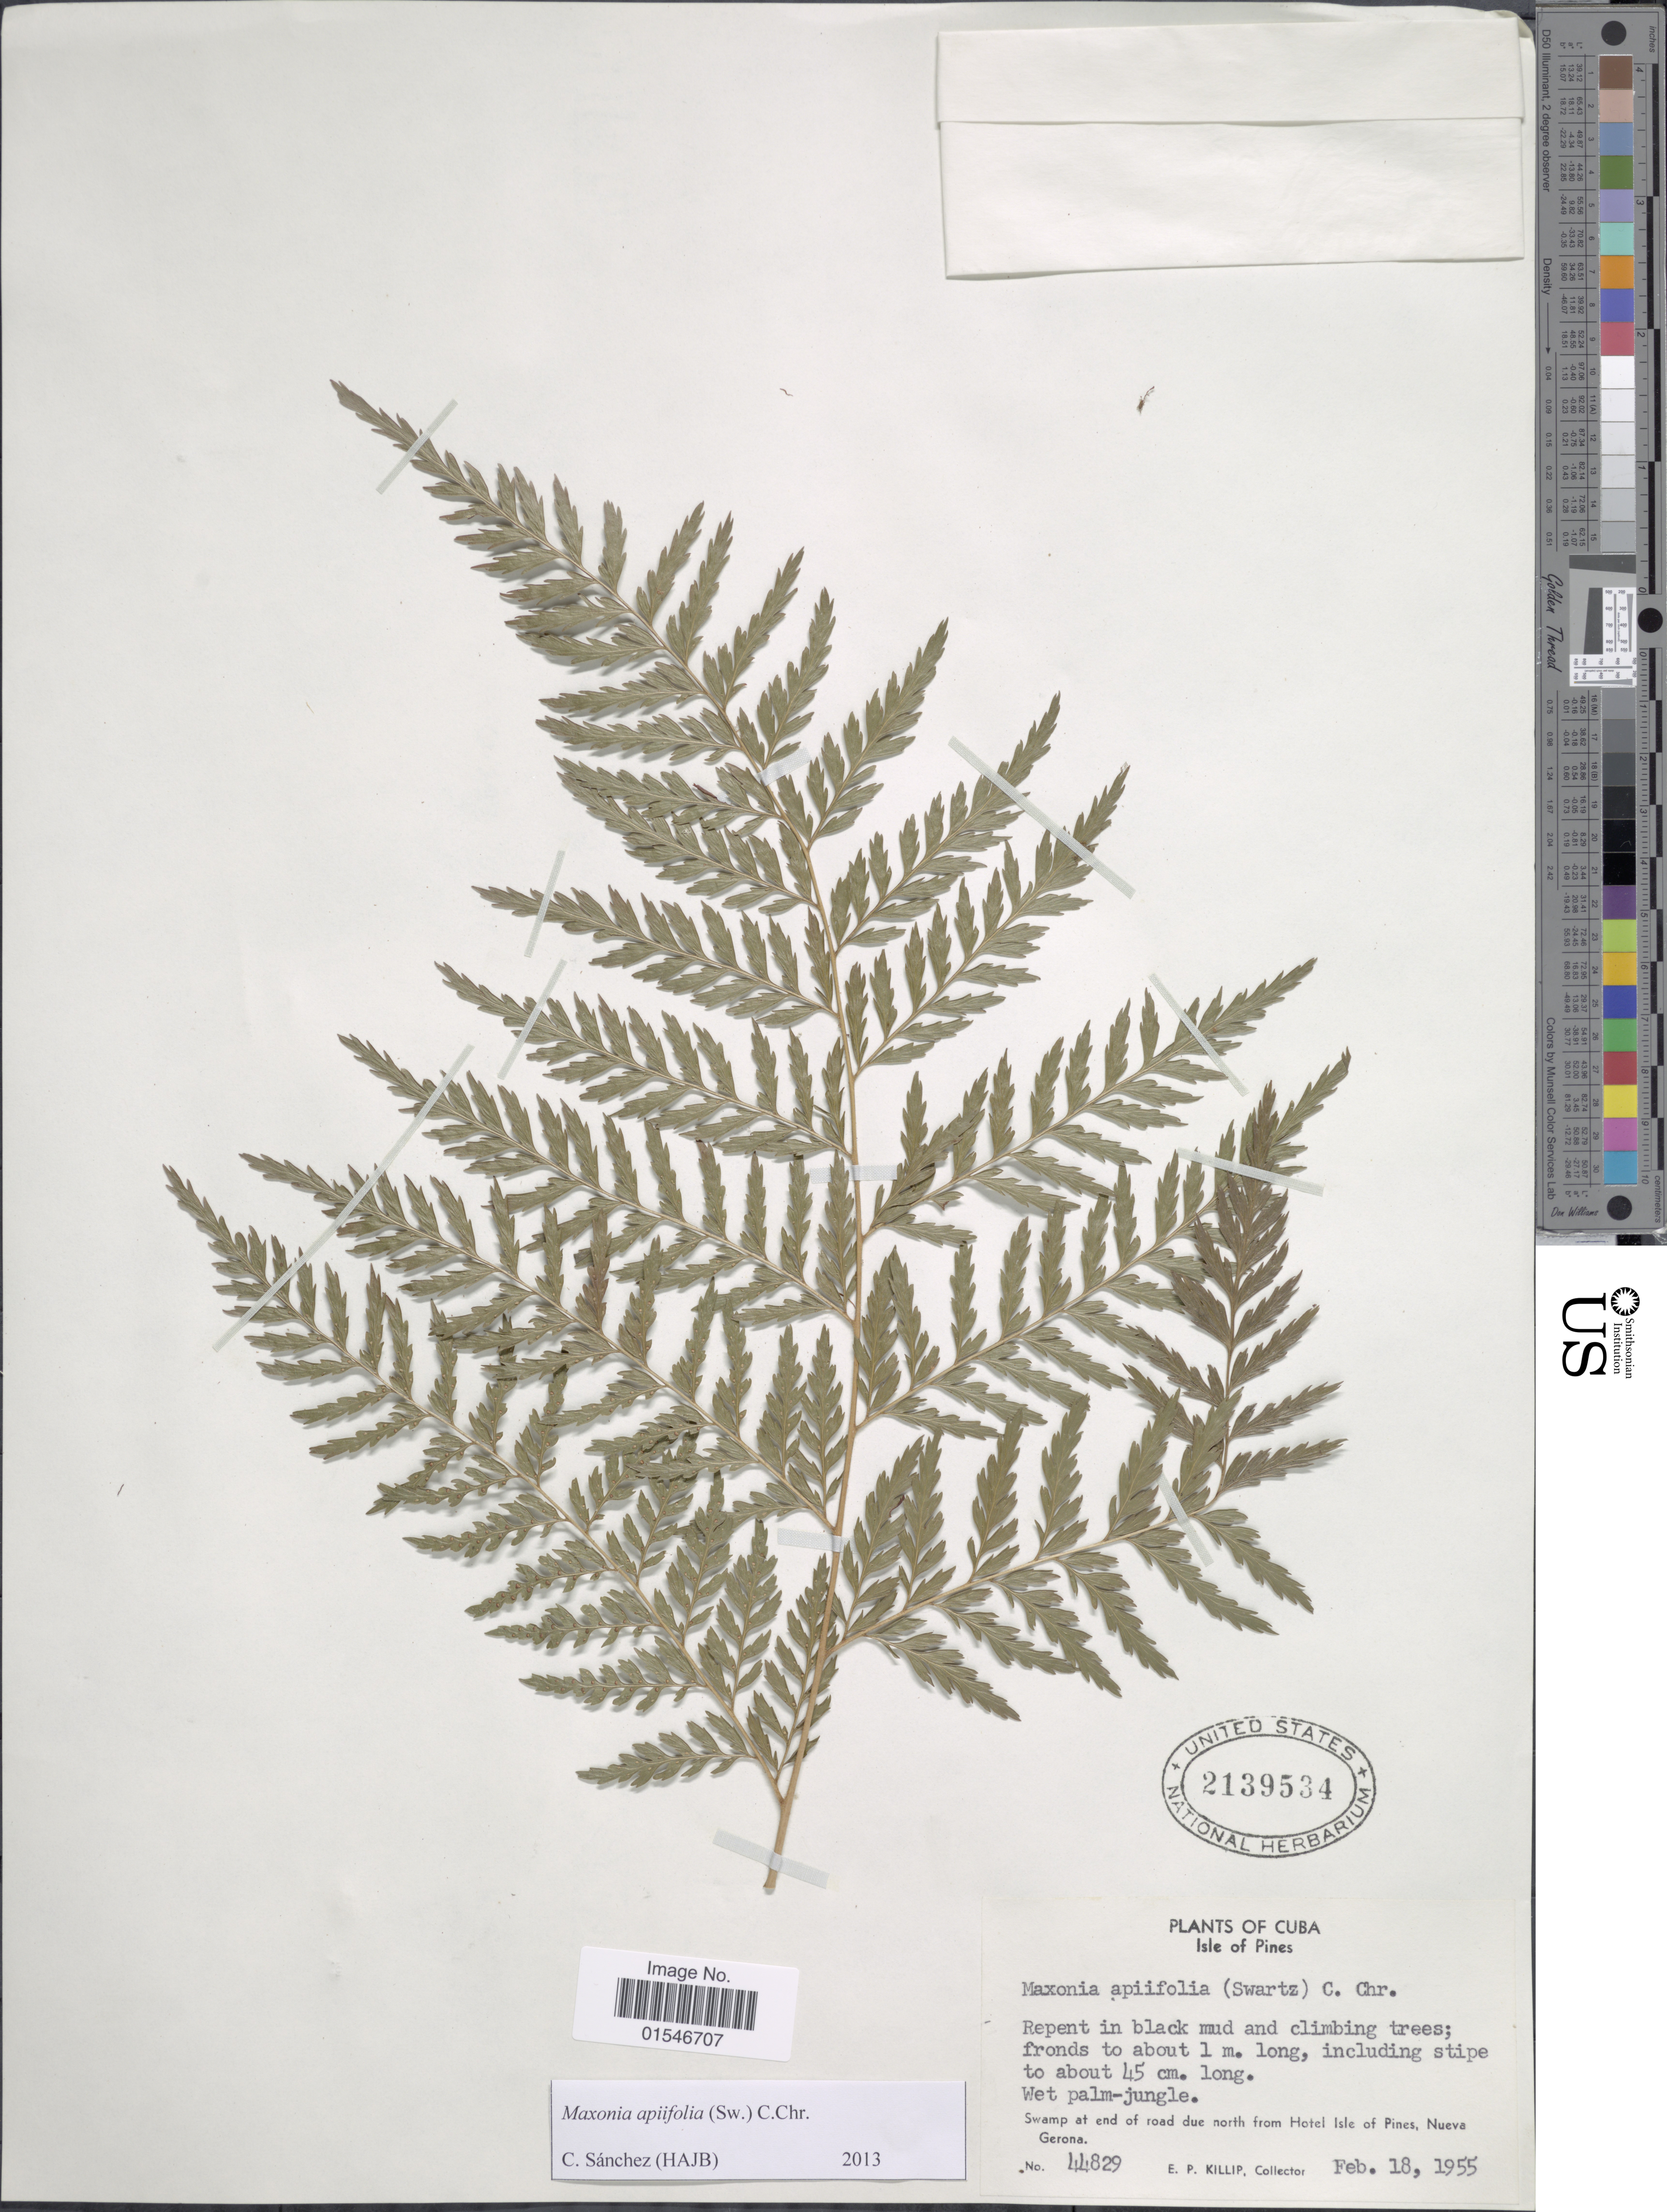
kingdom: Plantae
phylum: Tracheophyta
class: Polypodiopsida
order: Polypodiales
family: Dryopteridaceae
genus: Maxonia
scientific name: Maxonia apiifolia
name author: (Sw.) C. Chr.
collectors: E. P. Killip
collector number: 44829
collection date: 1955-02-18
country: Cuba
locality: Isle of Pines. Swamp at end of road due north from Hotel Isle of Pines, Nueva Gerona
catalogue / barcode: US 2139534